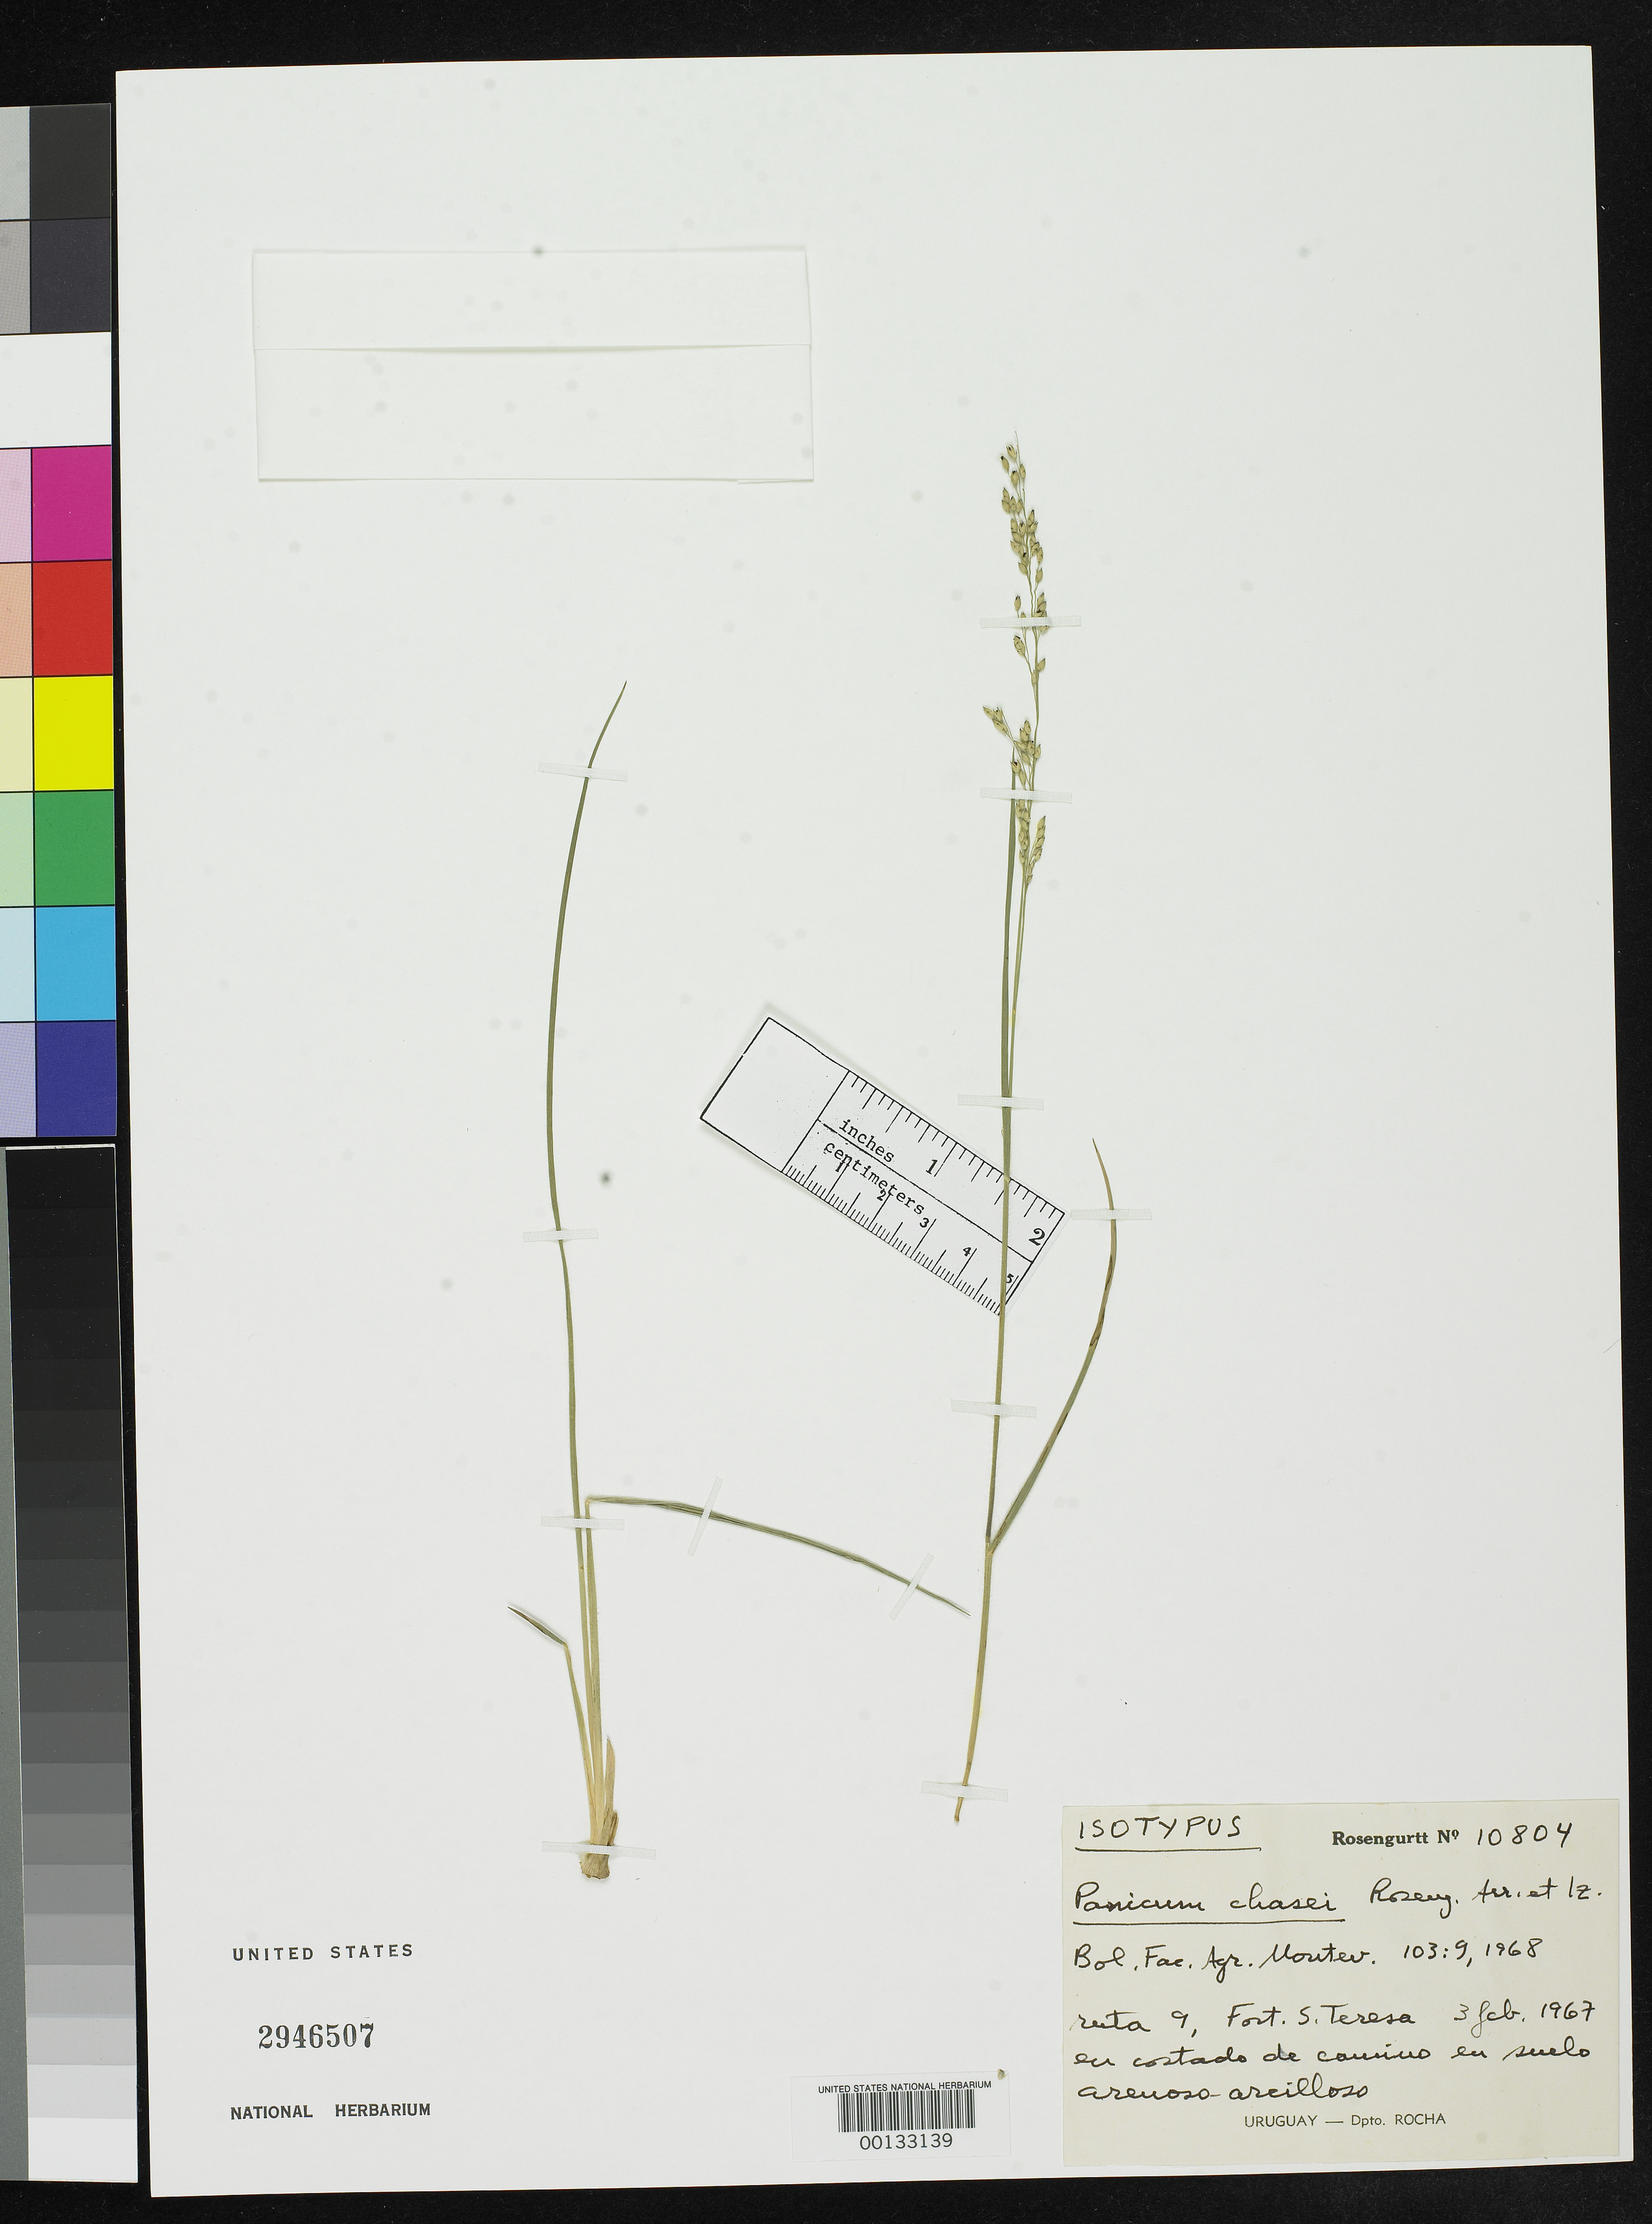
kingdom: Plantae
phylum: Tracheophyta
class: Liliopsida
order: Poales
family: Poaceae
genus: Panicum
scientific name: Panicum chasei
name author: Roseng.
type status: Isotype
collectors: B. Rosengurtt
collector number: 10804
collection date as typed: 03 Feb 1967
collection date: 1967-02-03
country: Uruguay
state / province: Rocha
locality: Ruta 9, Fort S. Teresa.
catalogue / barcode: US 2946507